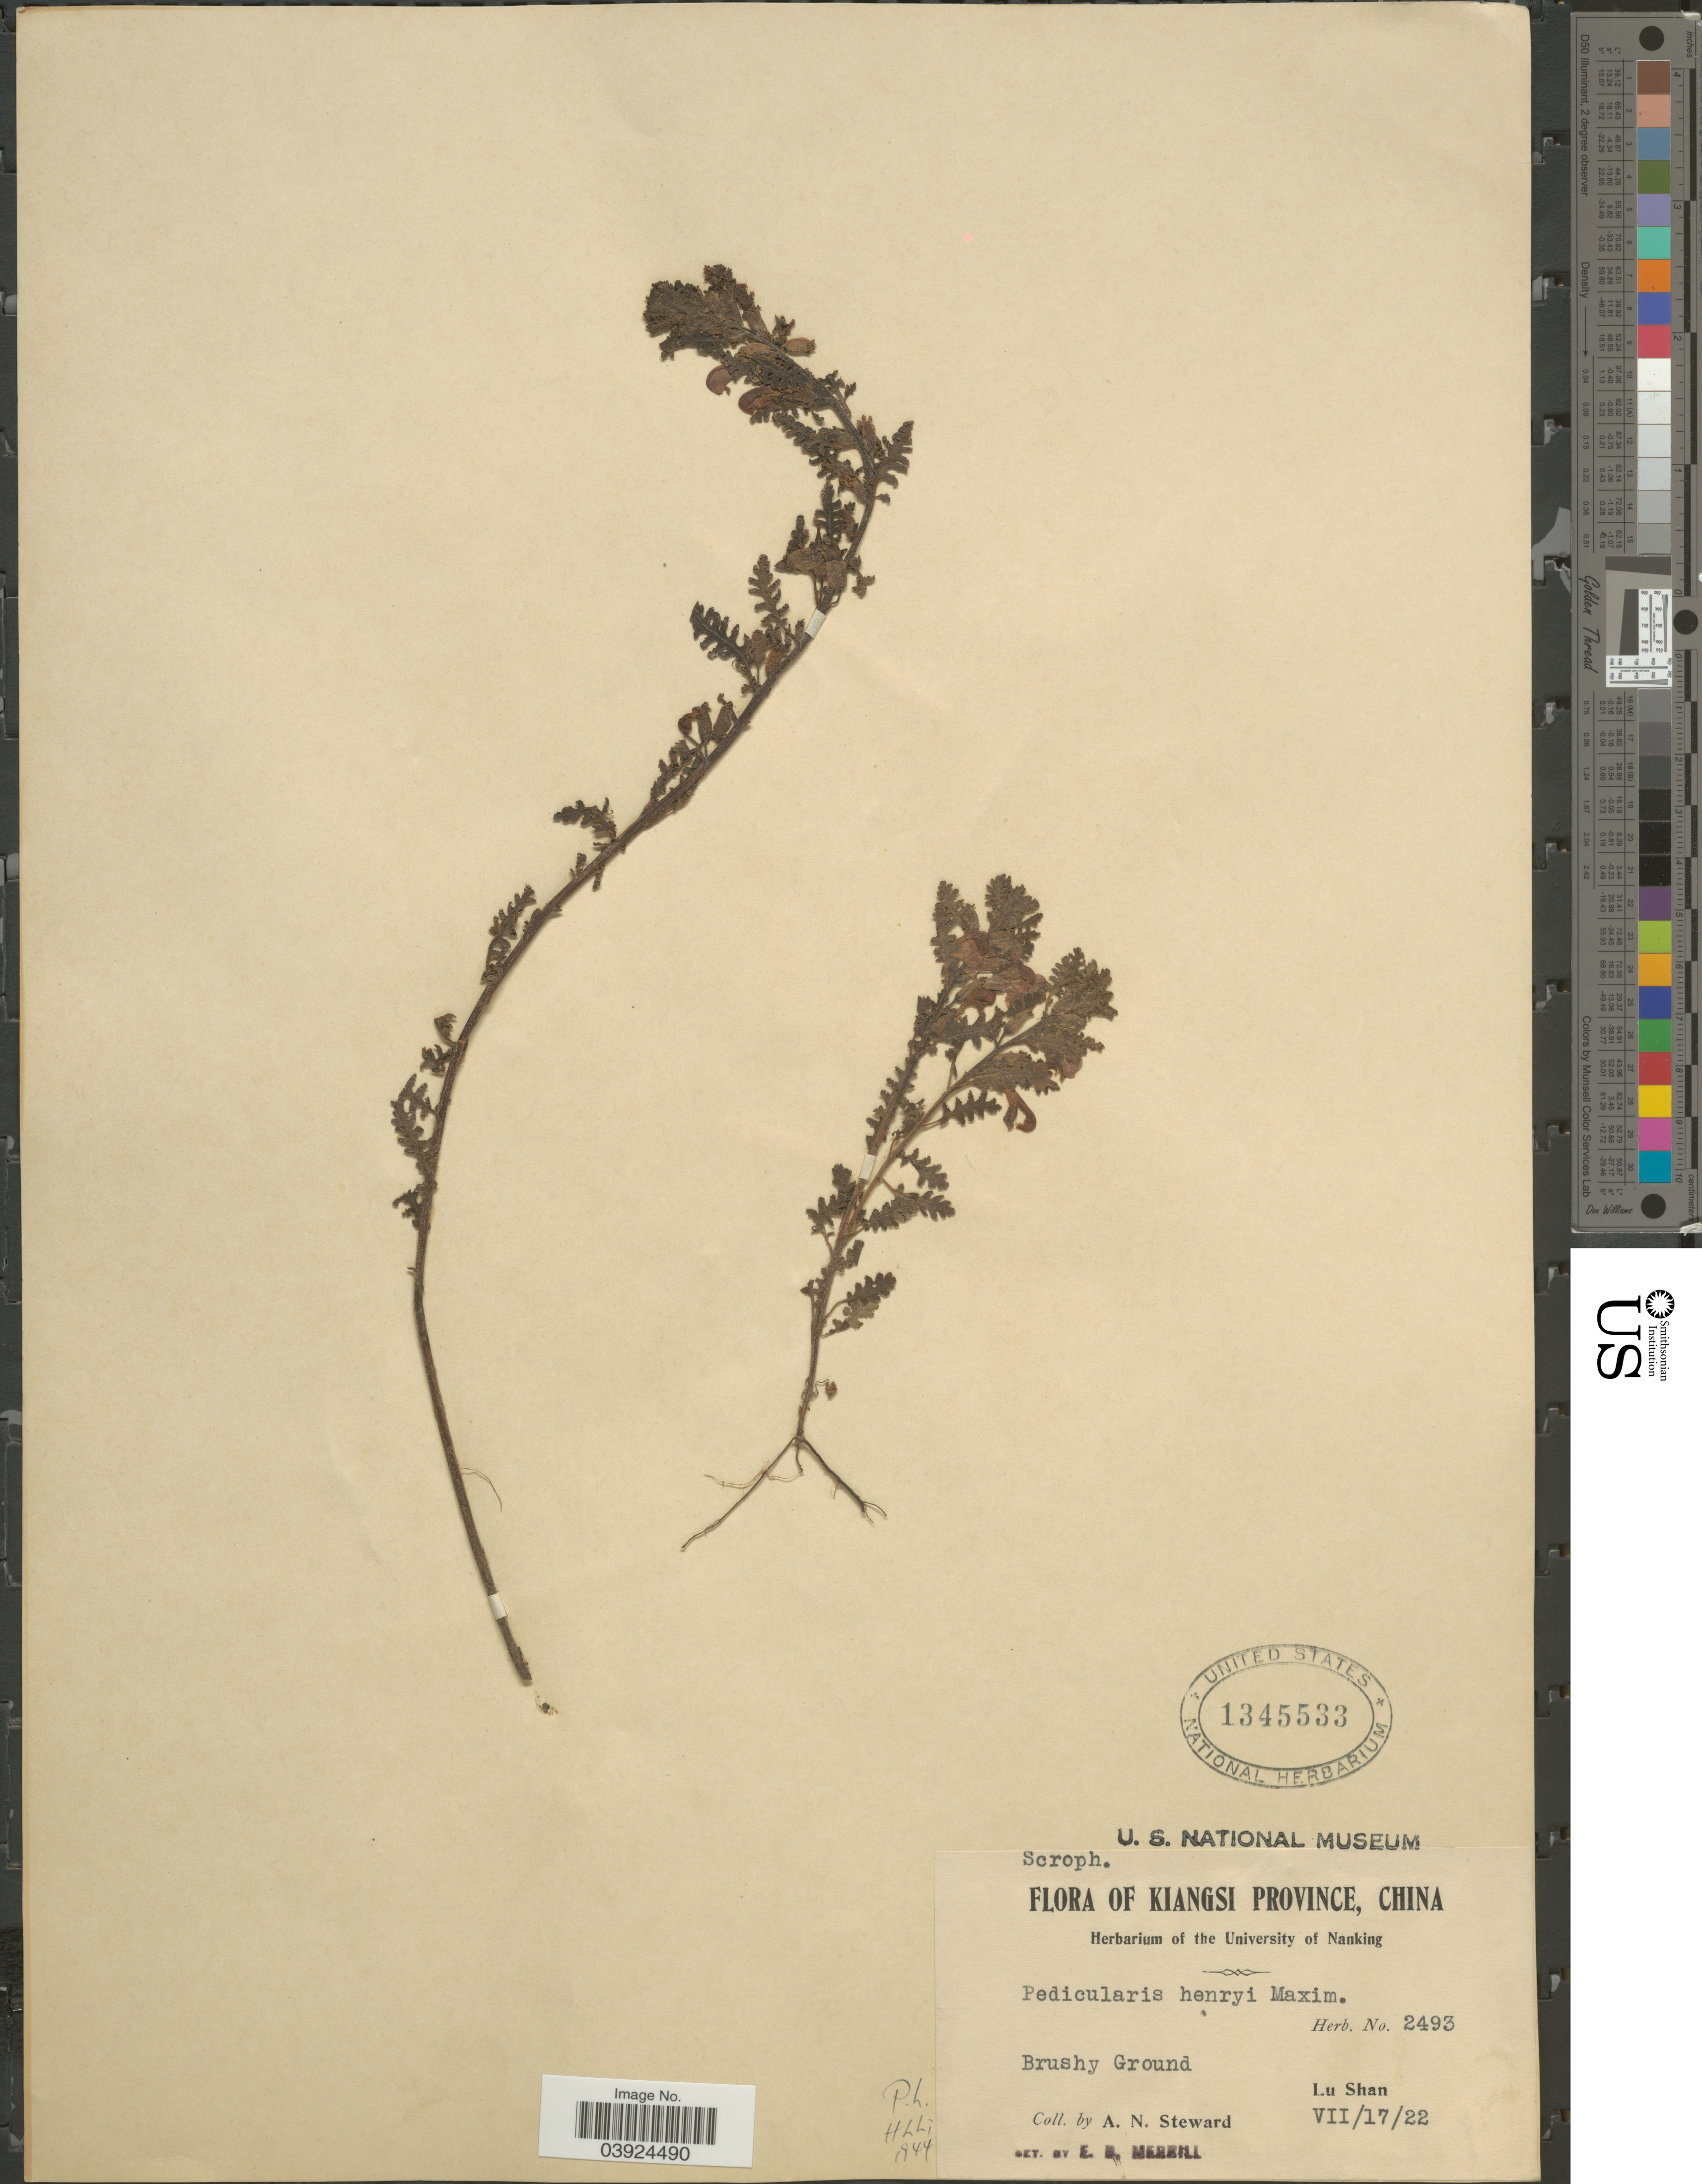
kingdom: Plantae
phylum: Tracheophyta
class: Magnoliopsida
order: Lamiales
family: Orobanchaceae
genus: Pedicularis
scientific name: Pedicularis henryi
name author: Maxim.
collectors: A. N. Steward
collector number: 2493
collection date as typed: Transcribed d/m/y: 17/7/22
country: China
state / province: Jiangxi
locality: Kiangsi Province. Lu Shan.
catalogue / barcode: US 1345533